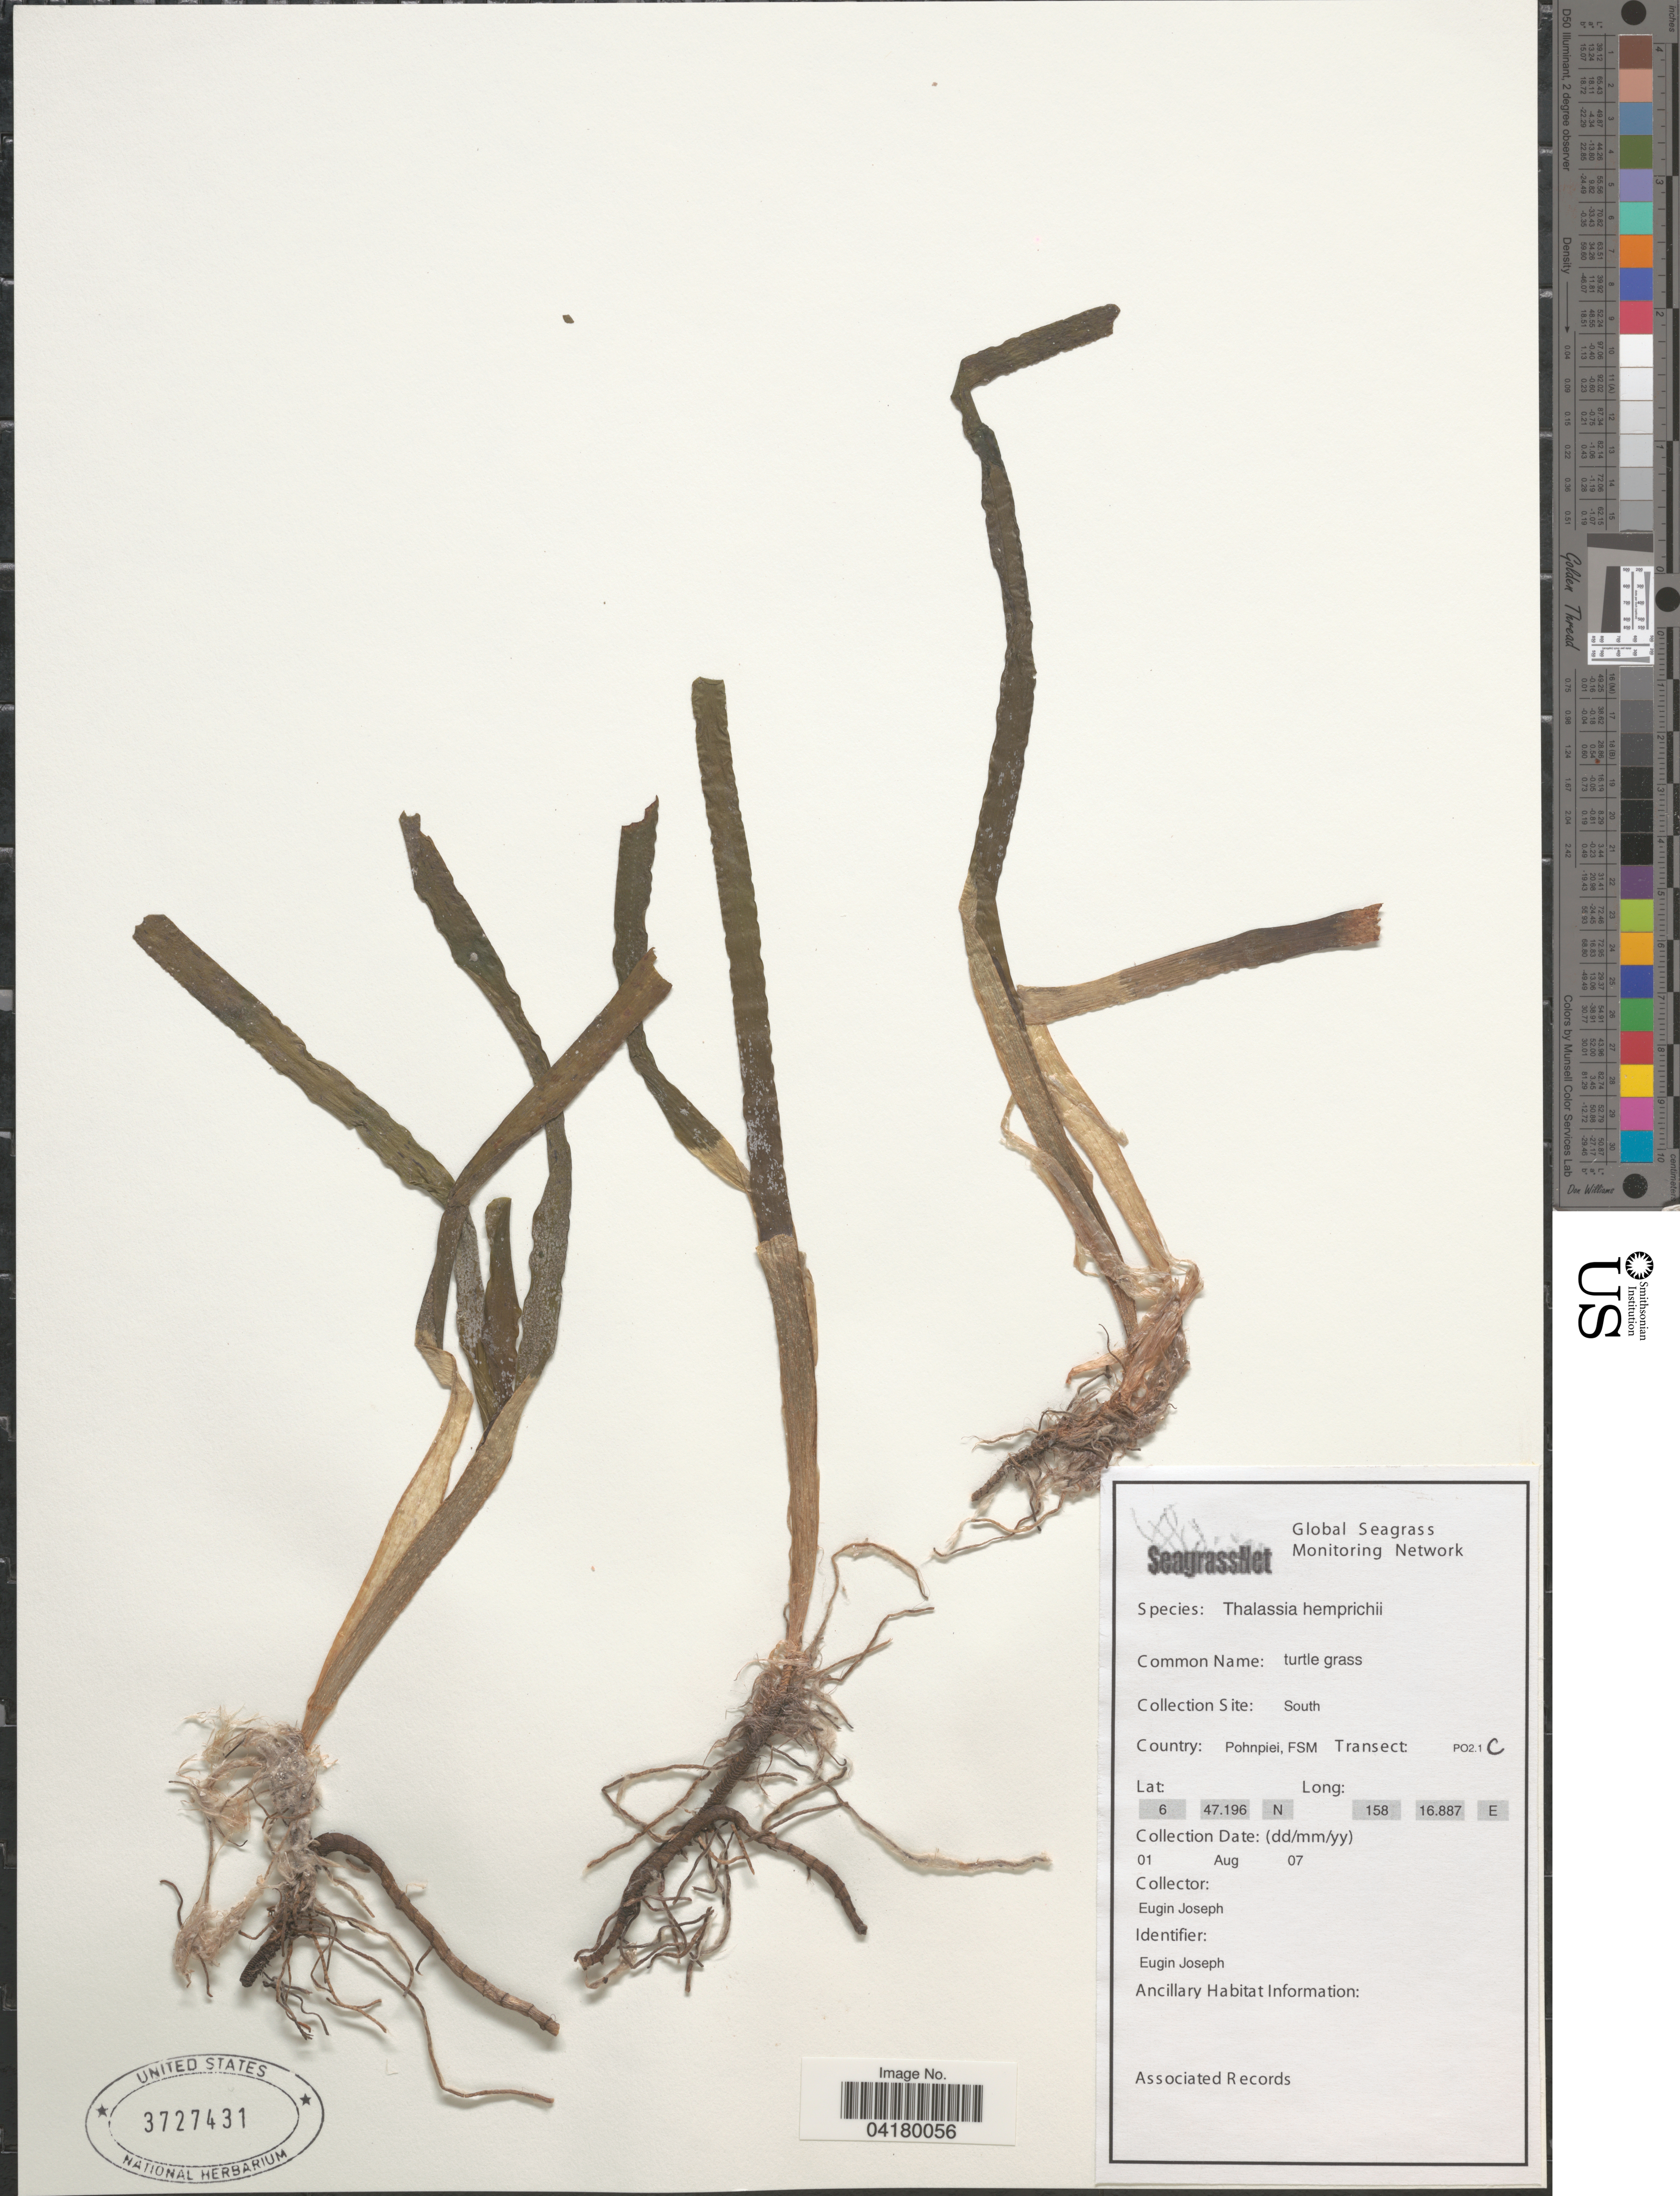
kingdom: Plantae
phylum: Tracheophyta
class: Liliopsida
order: Alismatales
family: Hydrocharitaceae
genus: Thalassia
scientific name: Thalassia hemprichii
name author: Asch.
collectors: E. Joseph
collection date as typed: Transcribed d/m/y: 1/8/7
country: Micronesia, Federated States of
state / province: Pohnpei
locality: Collection Site: South. Country: Pohnpiei, FSM. Transect: PO2.1C.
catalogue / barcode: US 3727431